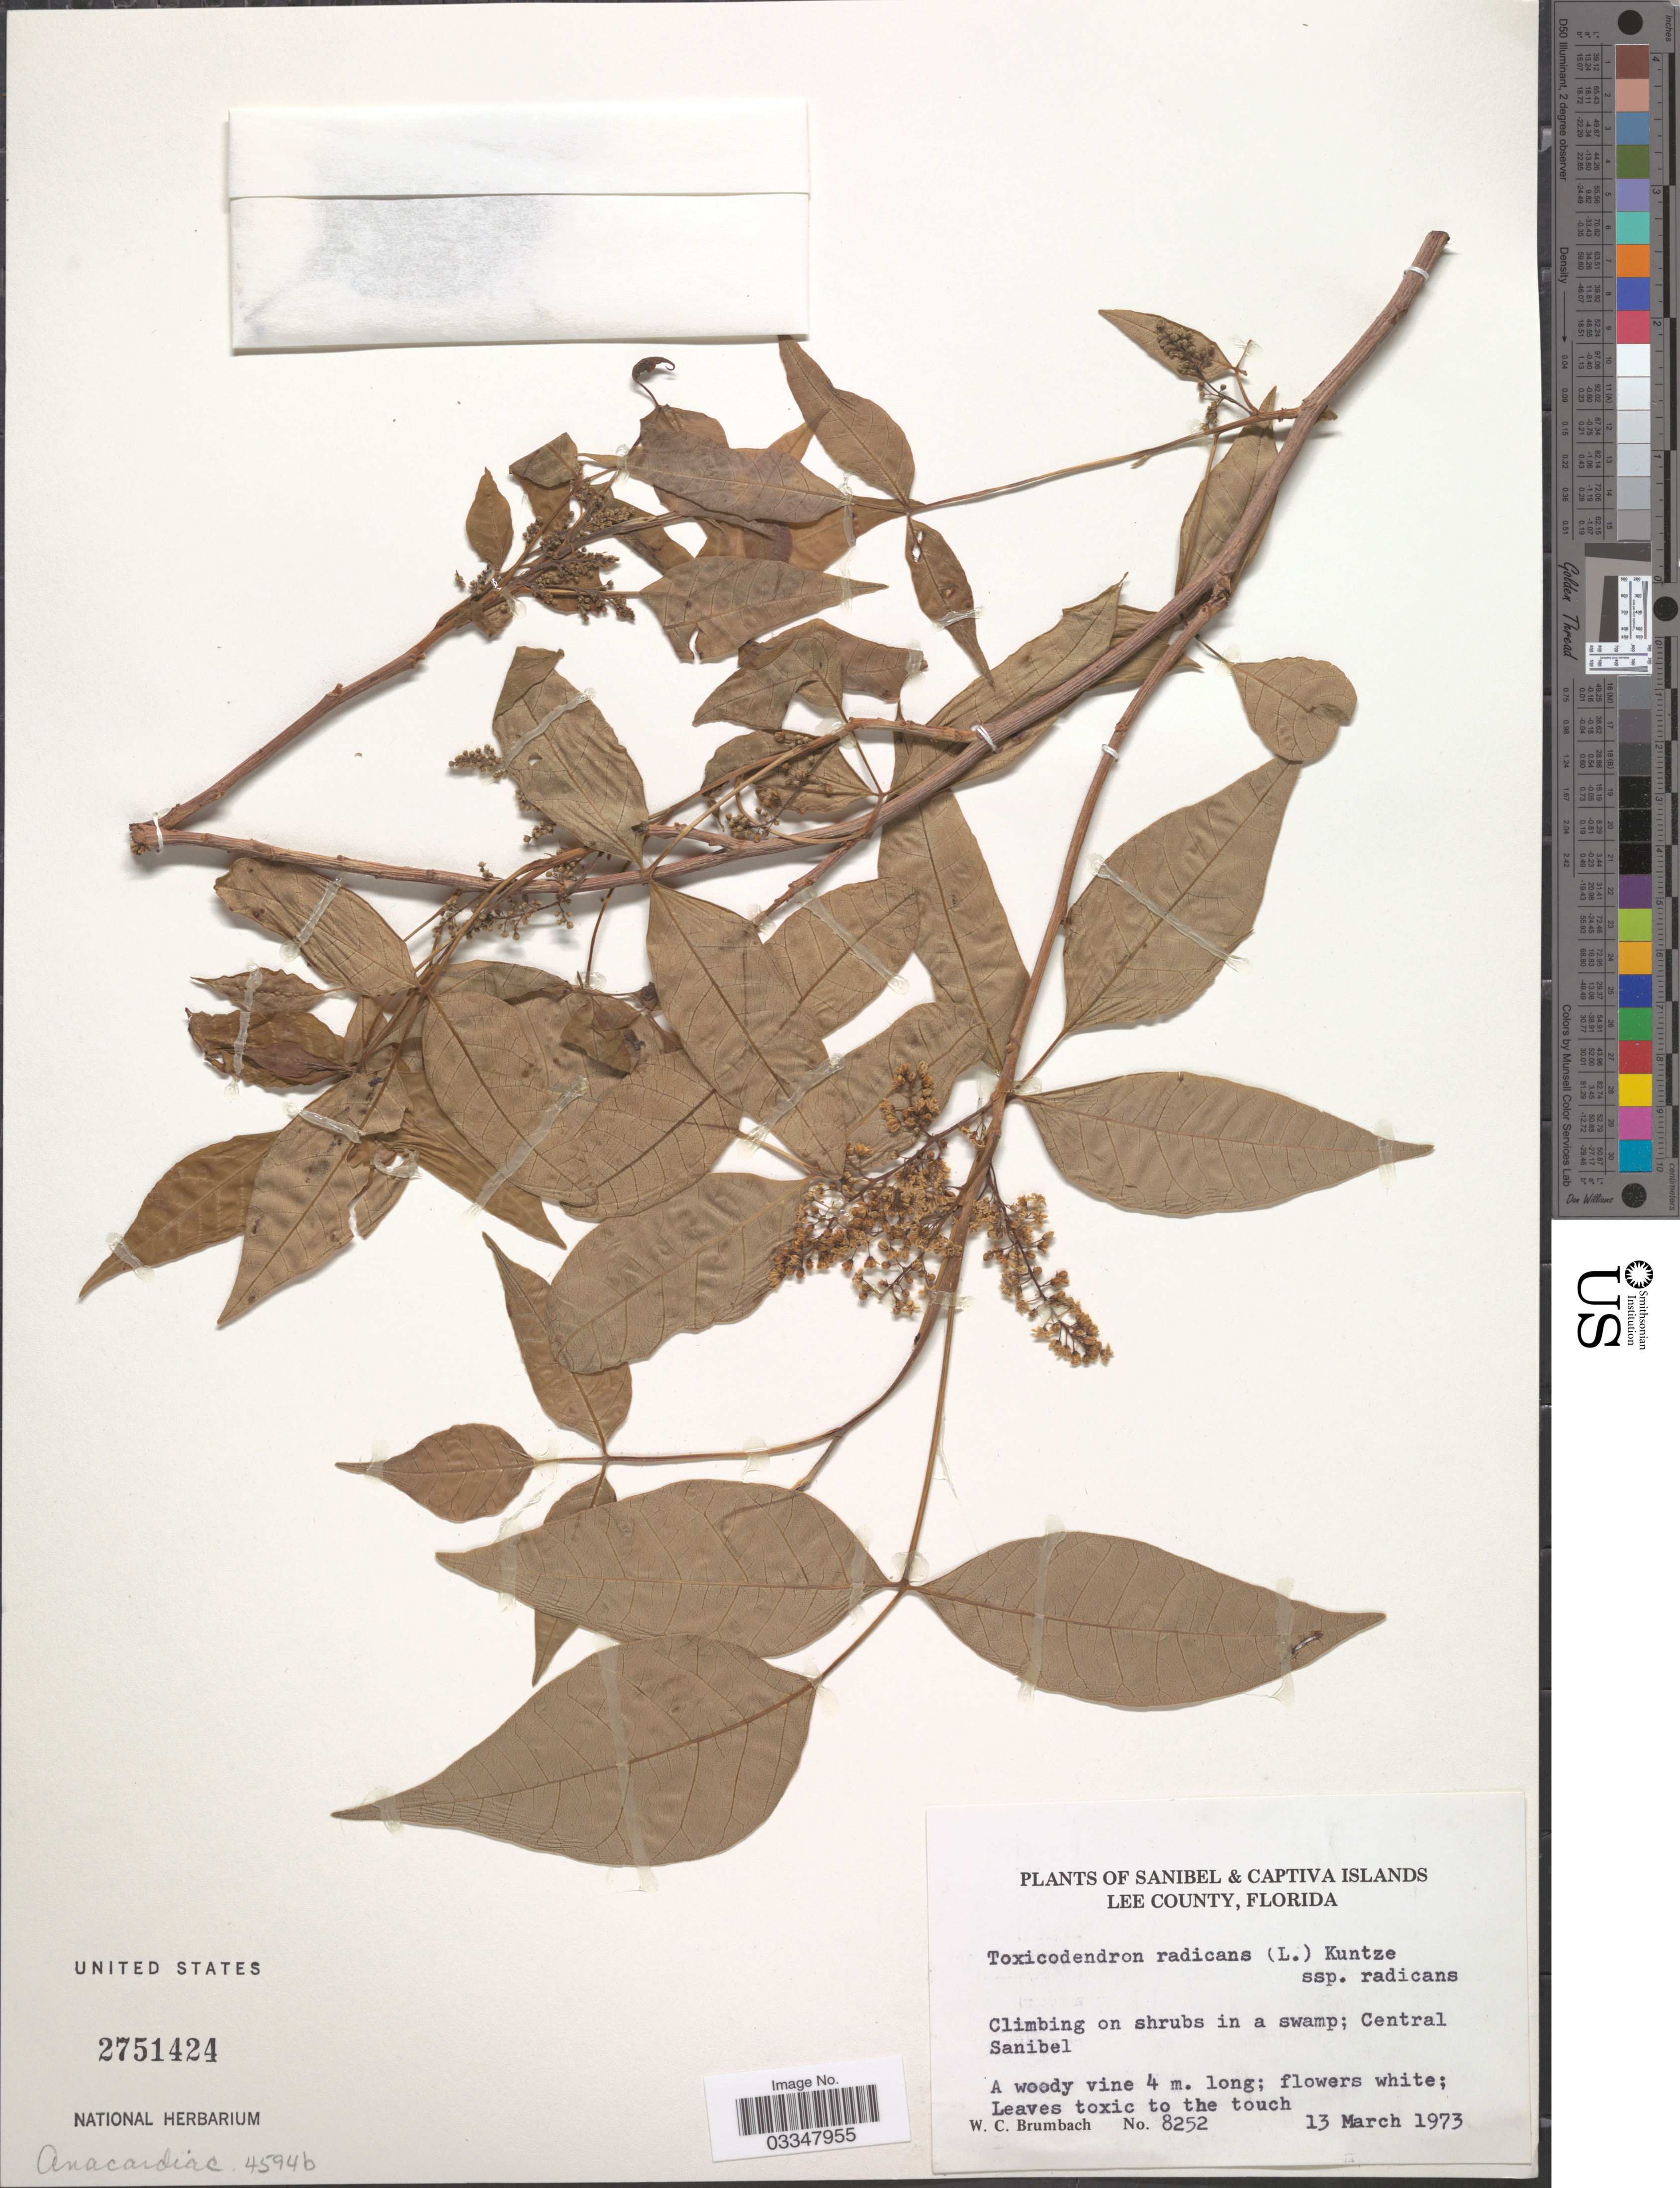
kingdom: Plantae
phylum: Tracheophyta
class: Magnoliopsida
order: Sapindales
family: Anacardiaceae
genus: Toxicodendron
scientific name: Toxicodendron radicans subsp. radicans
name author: (L.) Kuntze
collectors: W. C. Brumbach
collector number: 8252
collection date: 1973-03-13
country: United States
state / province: Florida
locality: Lee County. Central Sanibel.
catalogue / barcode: US 2751424